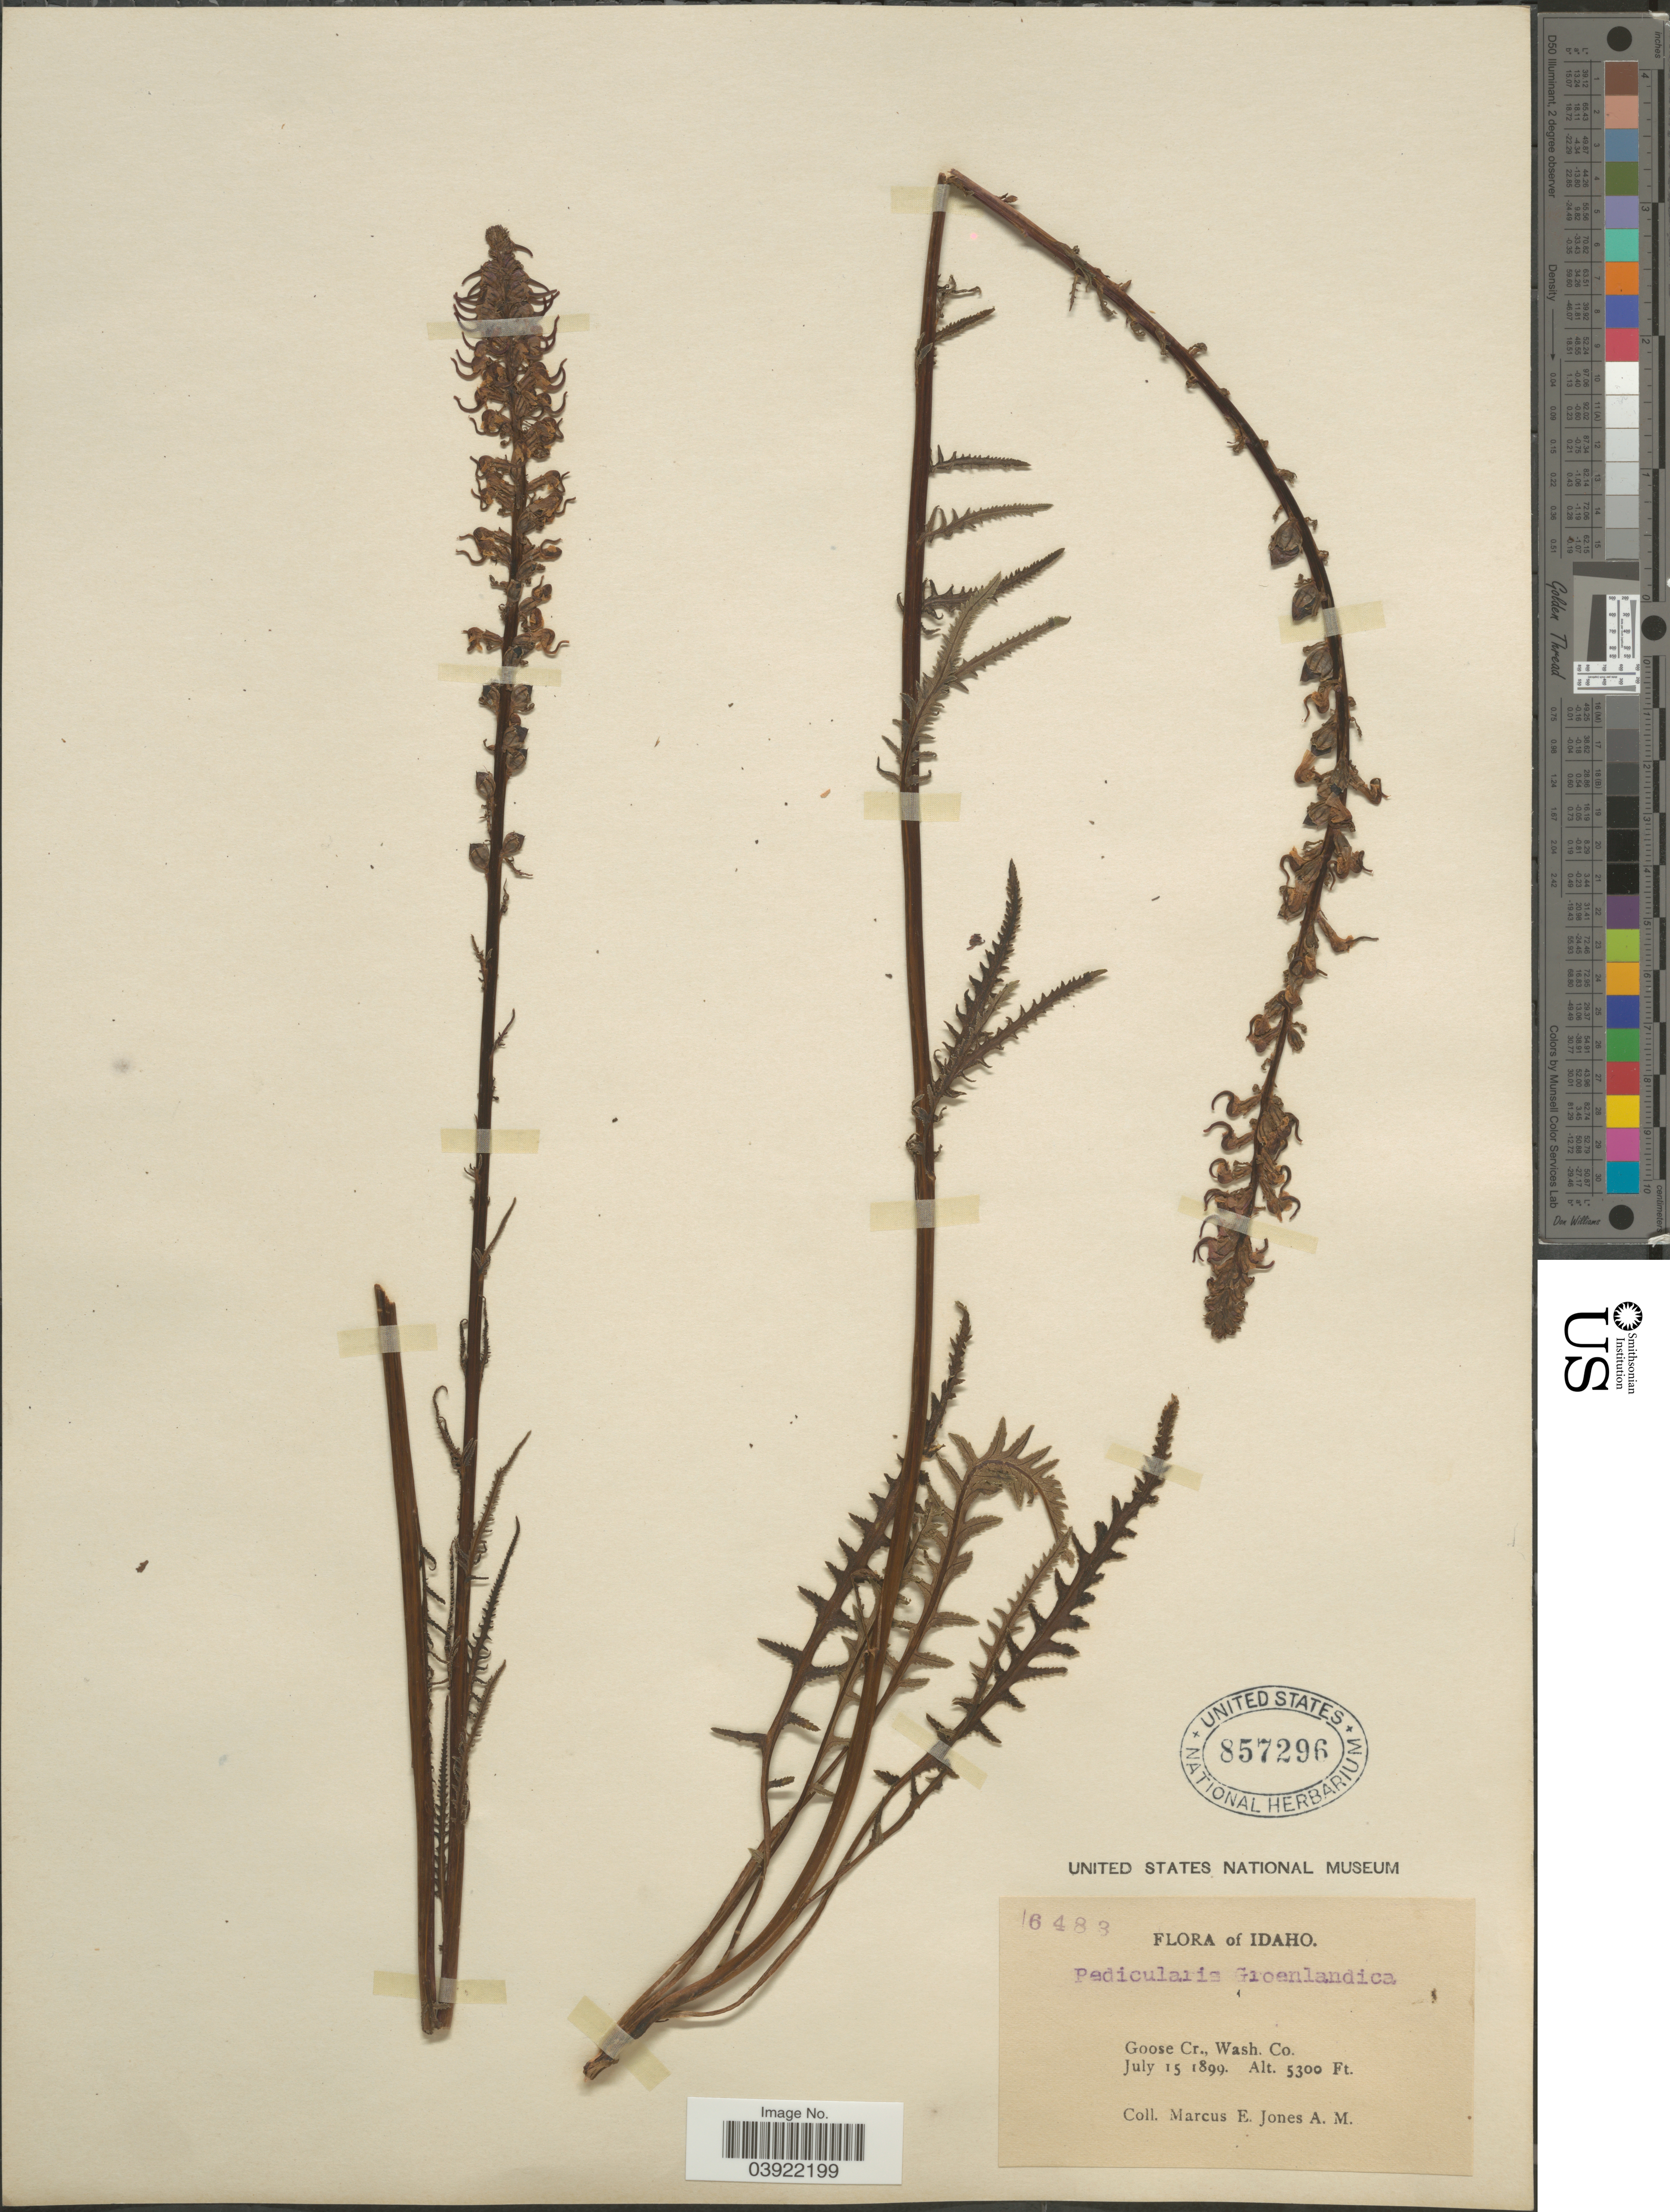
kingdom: Plantae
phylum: Tracheophyta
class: Magnoliopsida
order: Lamiales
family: Orobanchaceae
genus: Pedicularis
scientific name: Pedicularis groenlandica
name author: Retz.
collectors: M. E. Jones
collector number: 6483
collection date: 1899-07-15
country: United States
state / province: Idaho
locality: Goose Cr., Wash. Co.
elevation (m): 1615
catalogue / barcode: US 857296